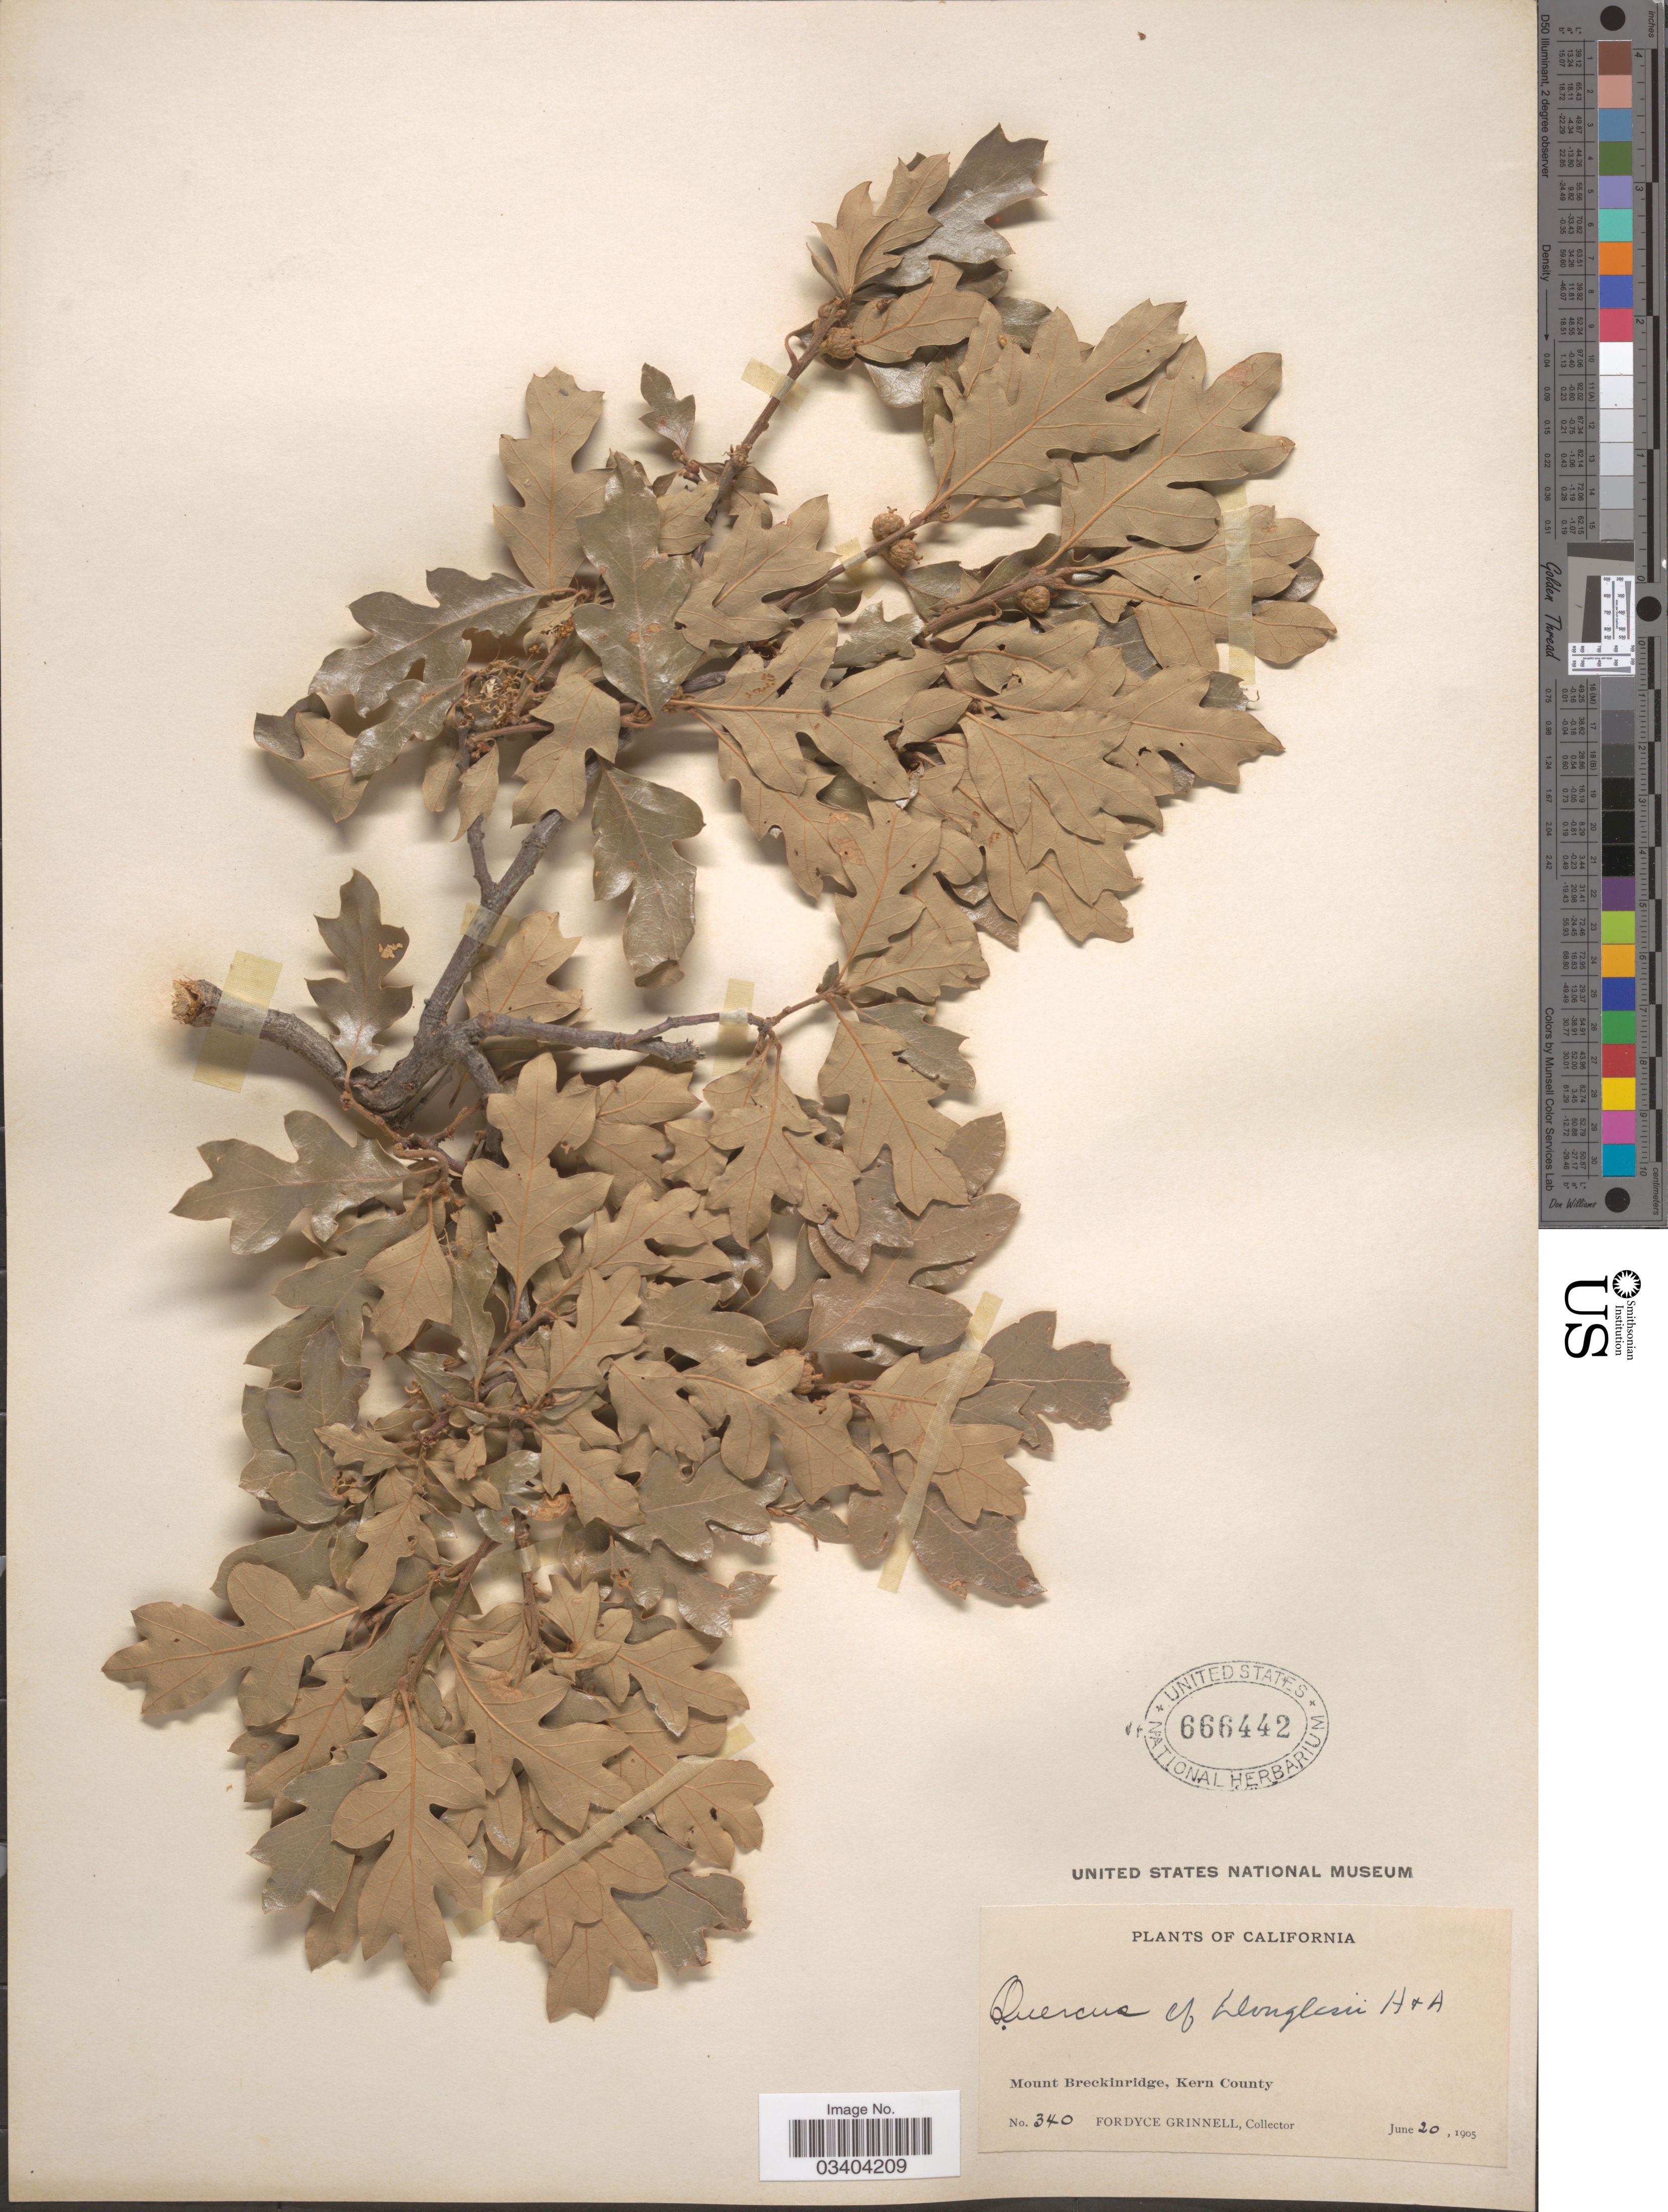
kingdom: Plantae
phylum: Tracheophyta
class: Magnoliopsida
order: Fagales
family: Fagaceae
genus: Quercus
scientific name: Quercus douglasii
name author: Hook. & Arn.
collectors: F. Grinnell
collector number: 340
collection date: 1905-06-20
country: United States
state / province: California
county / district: Kern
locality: Mount Breckinridge, Kern County.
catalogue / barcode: US 666442